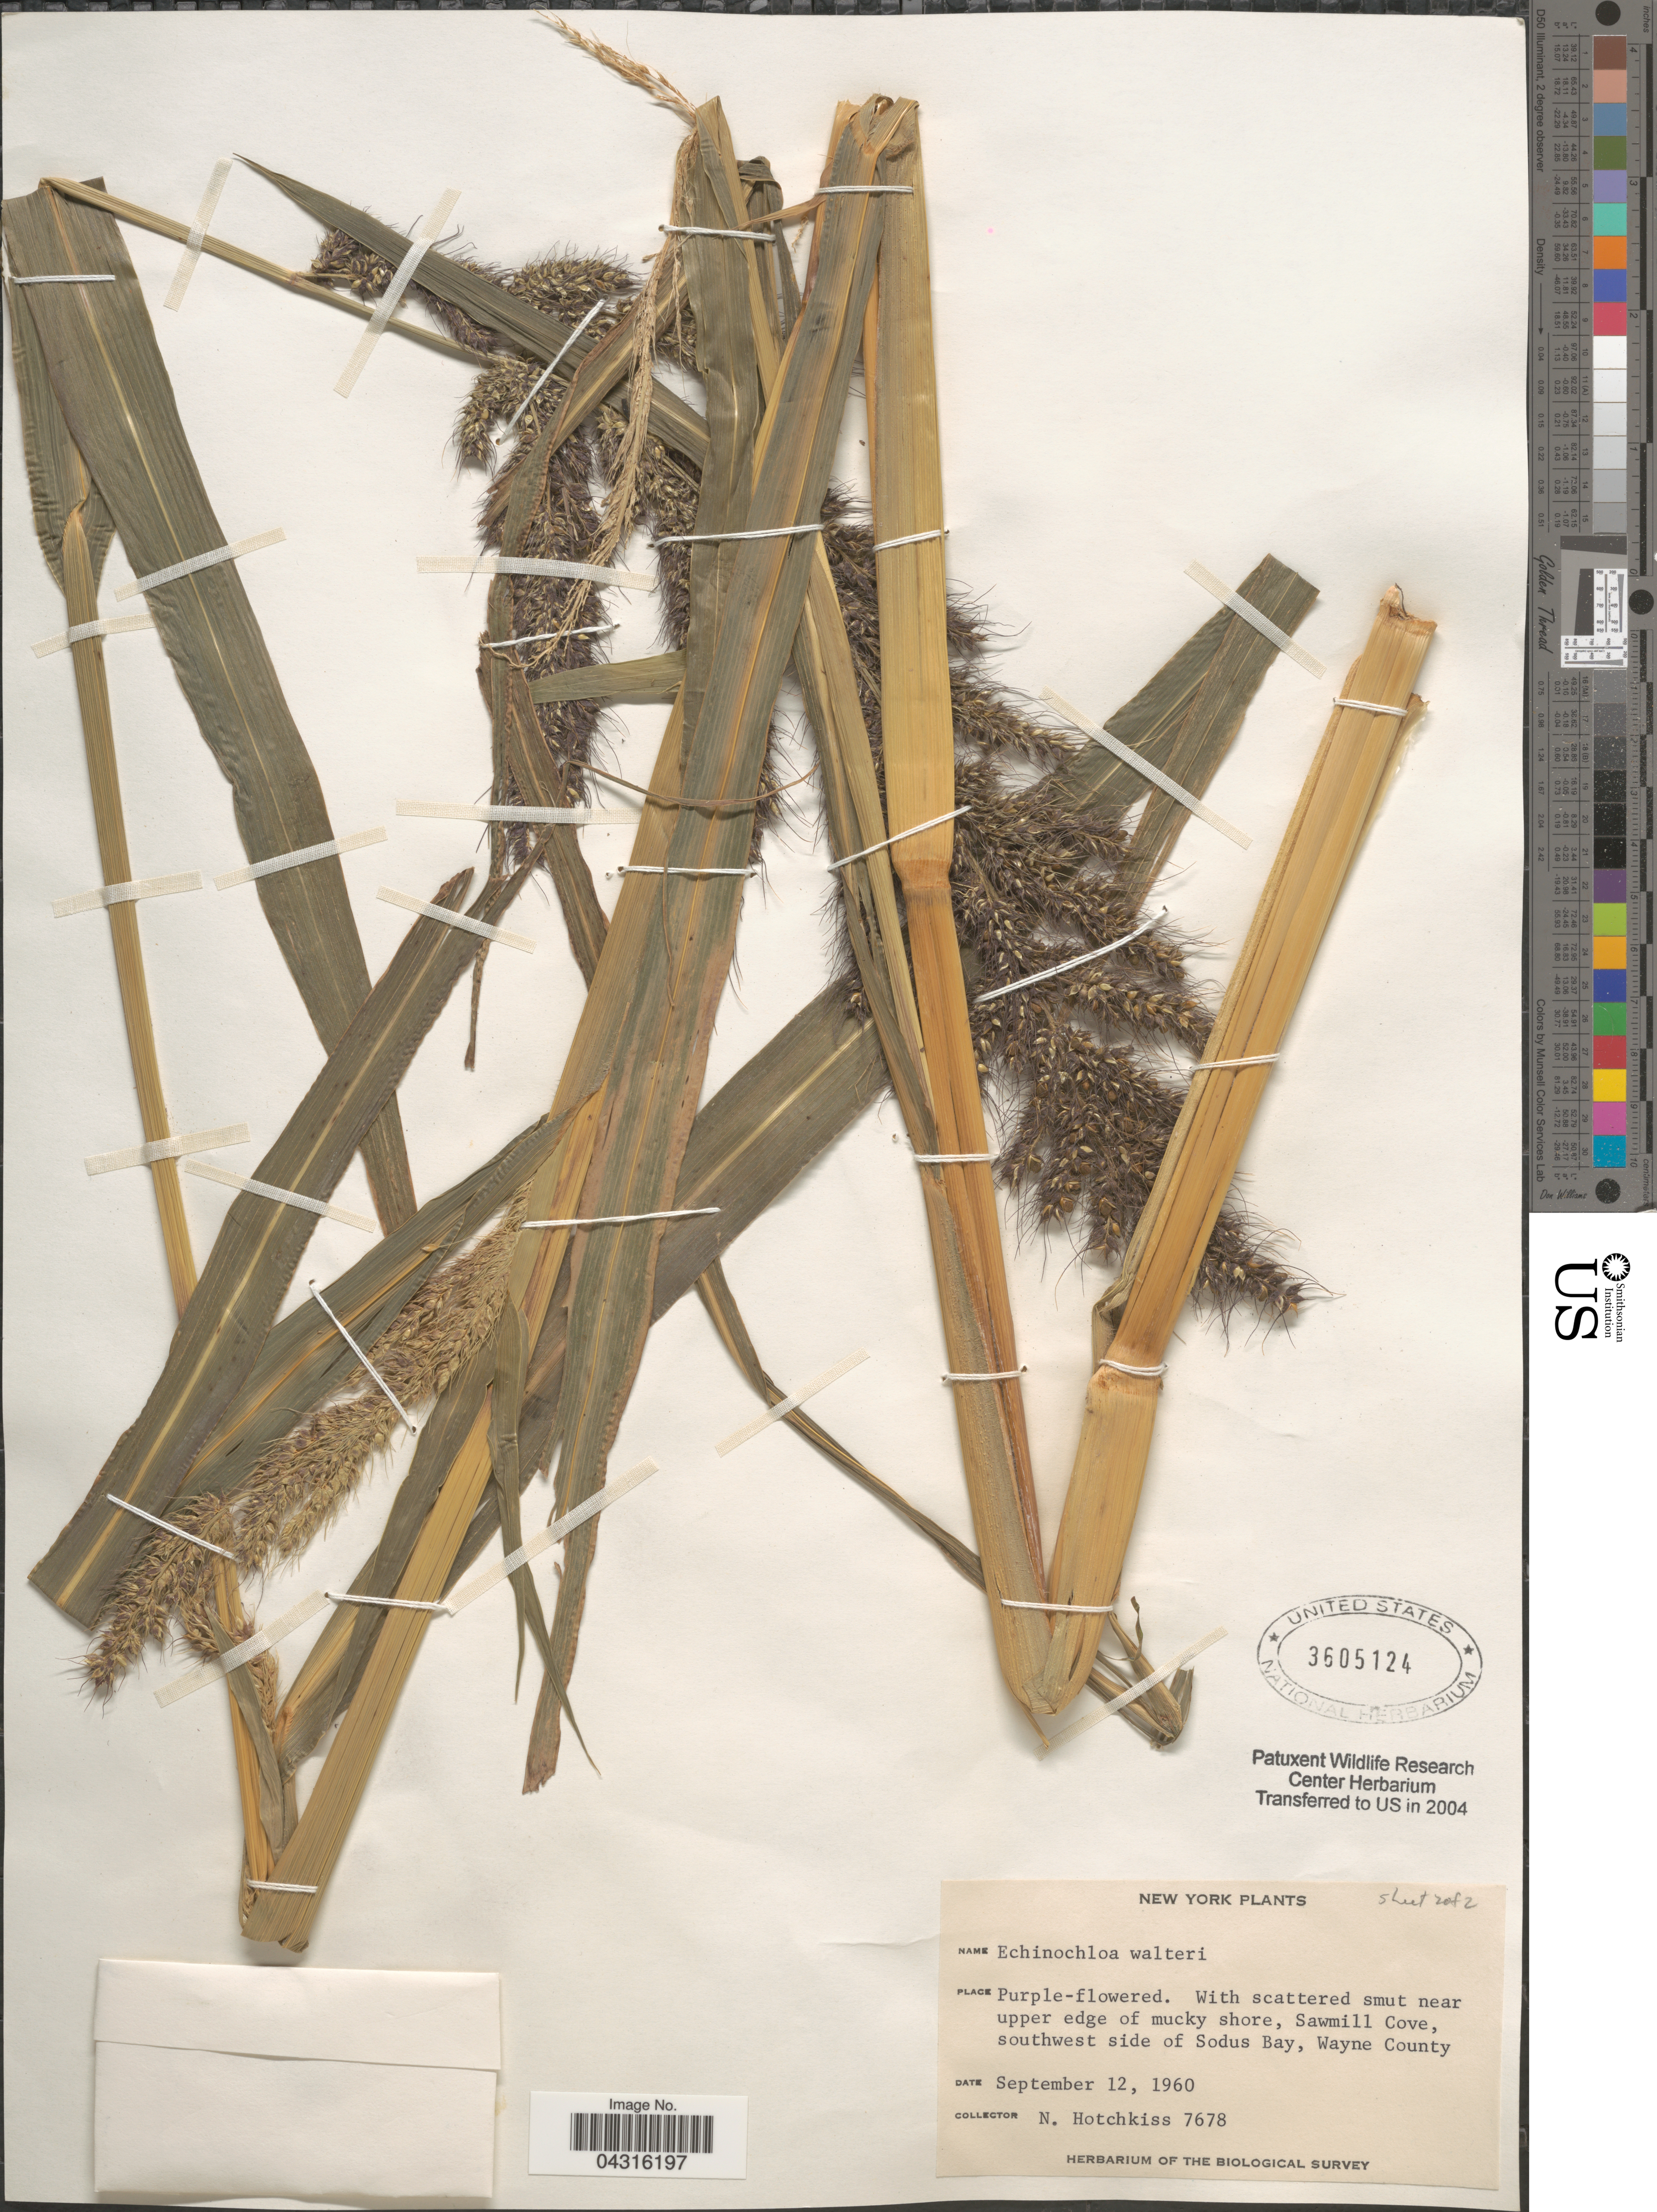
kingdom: Plantae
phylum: Tracheophyta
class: Liliopsida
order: Poales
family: Poaceae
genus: Echinochloa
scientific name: Echinochloa walteri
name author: (Pursh) A. Heller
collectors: N. Hotchkiss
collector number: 7678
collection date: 1960-09-12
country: United States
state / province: New York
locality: Near upper edge of mucky shore, Sawmill Cove, southwest side of Sodus Bay, Wayne County. The Biological Survey.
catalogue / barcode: US 3605124